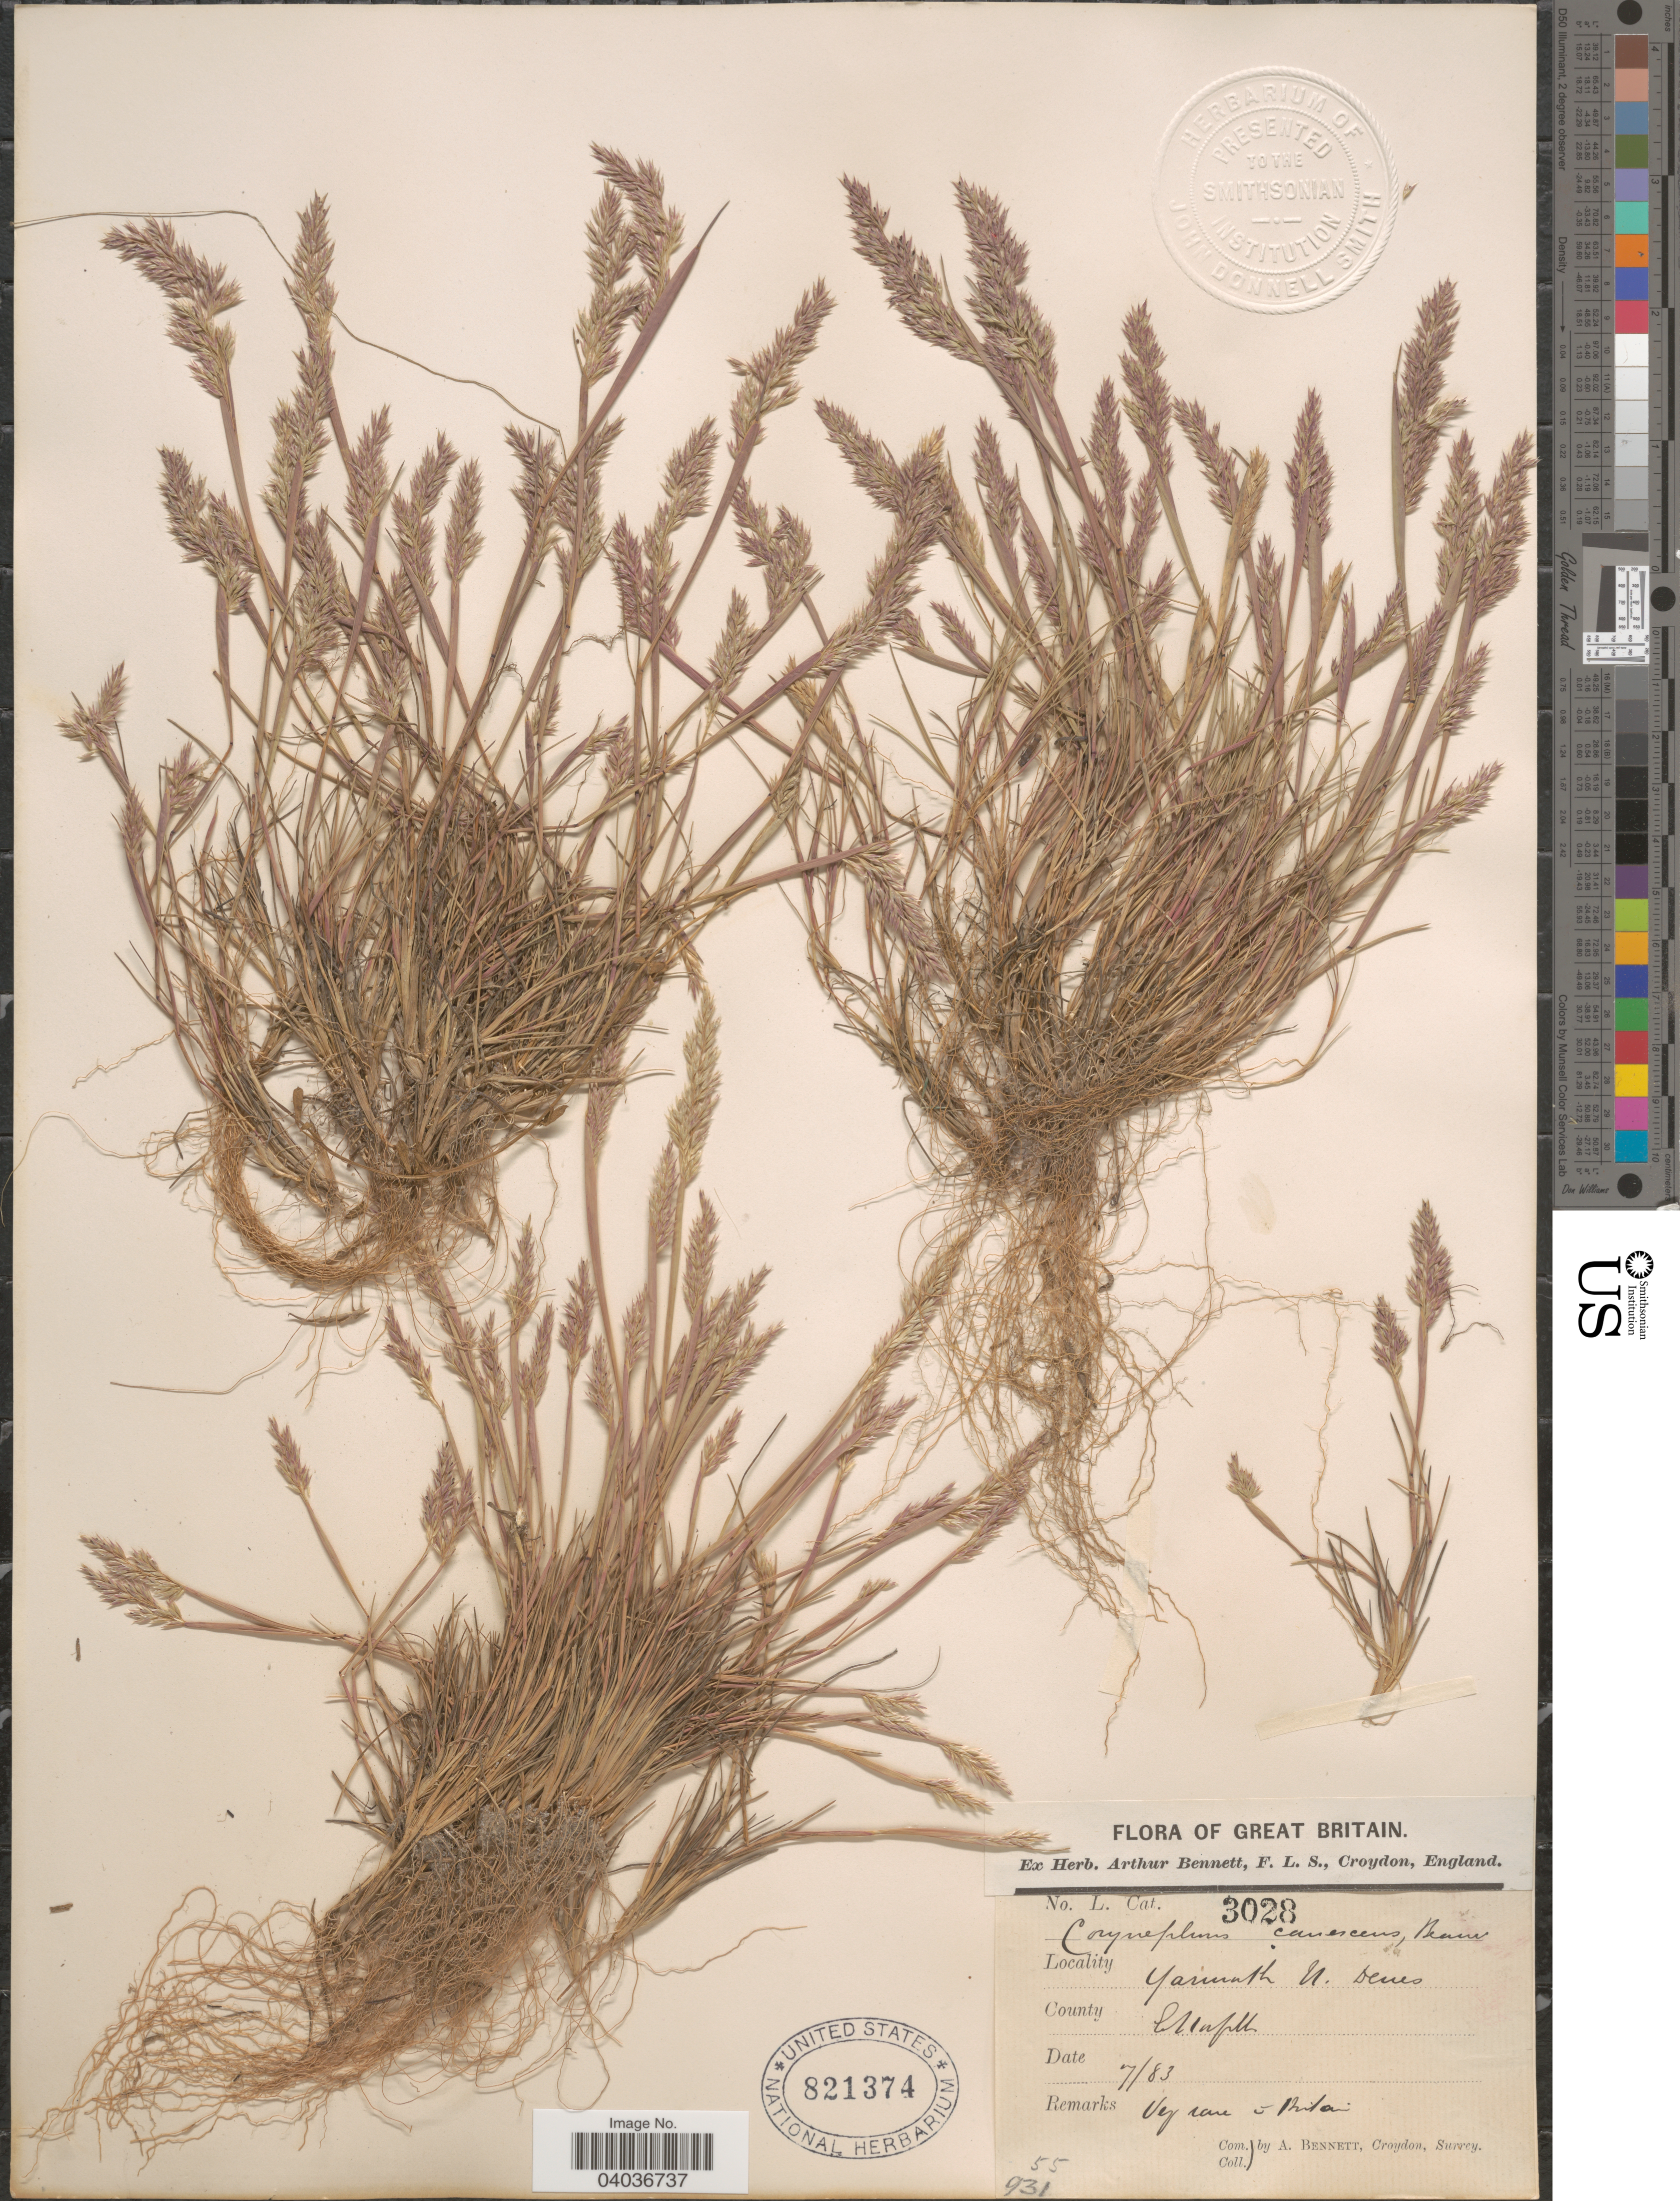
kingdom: Plantae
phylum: Tracheophyta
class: Liliopsida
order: Poales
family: Poaceae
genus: Corynephorus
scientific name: Corynephorus canescens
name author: (L, MEL) P. Beauv.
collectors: A. Bennett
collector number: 55*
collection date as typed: Transcribed d/m/y: /7/83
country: United Kingdom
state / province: England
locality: Great Britain. Yarmuth N. Denes. County E. Norfolk.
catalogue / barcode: US 821374